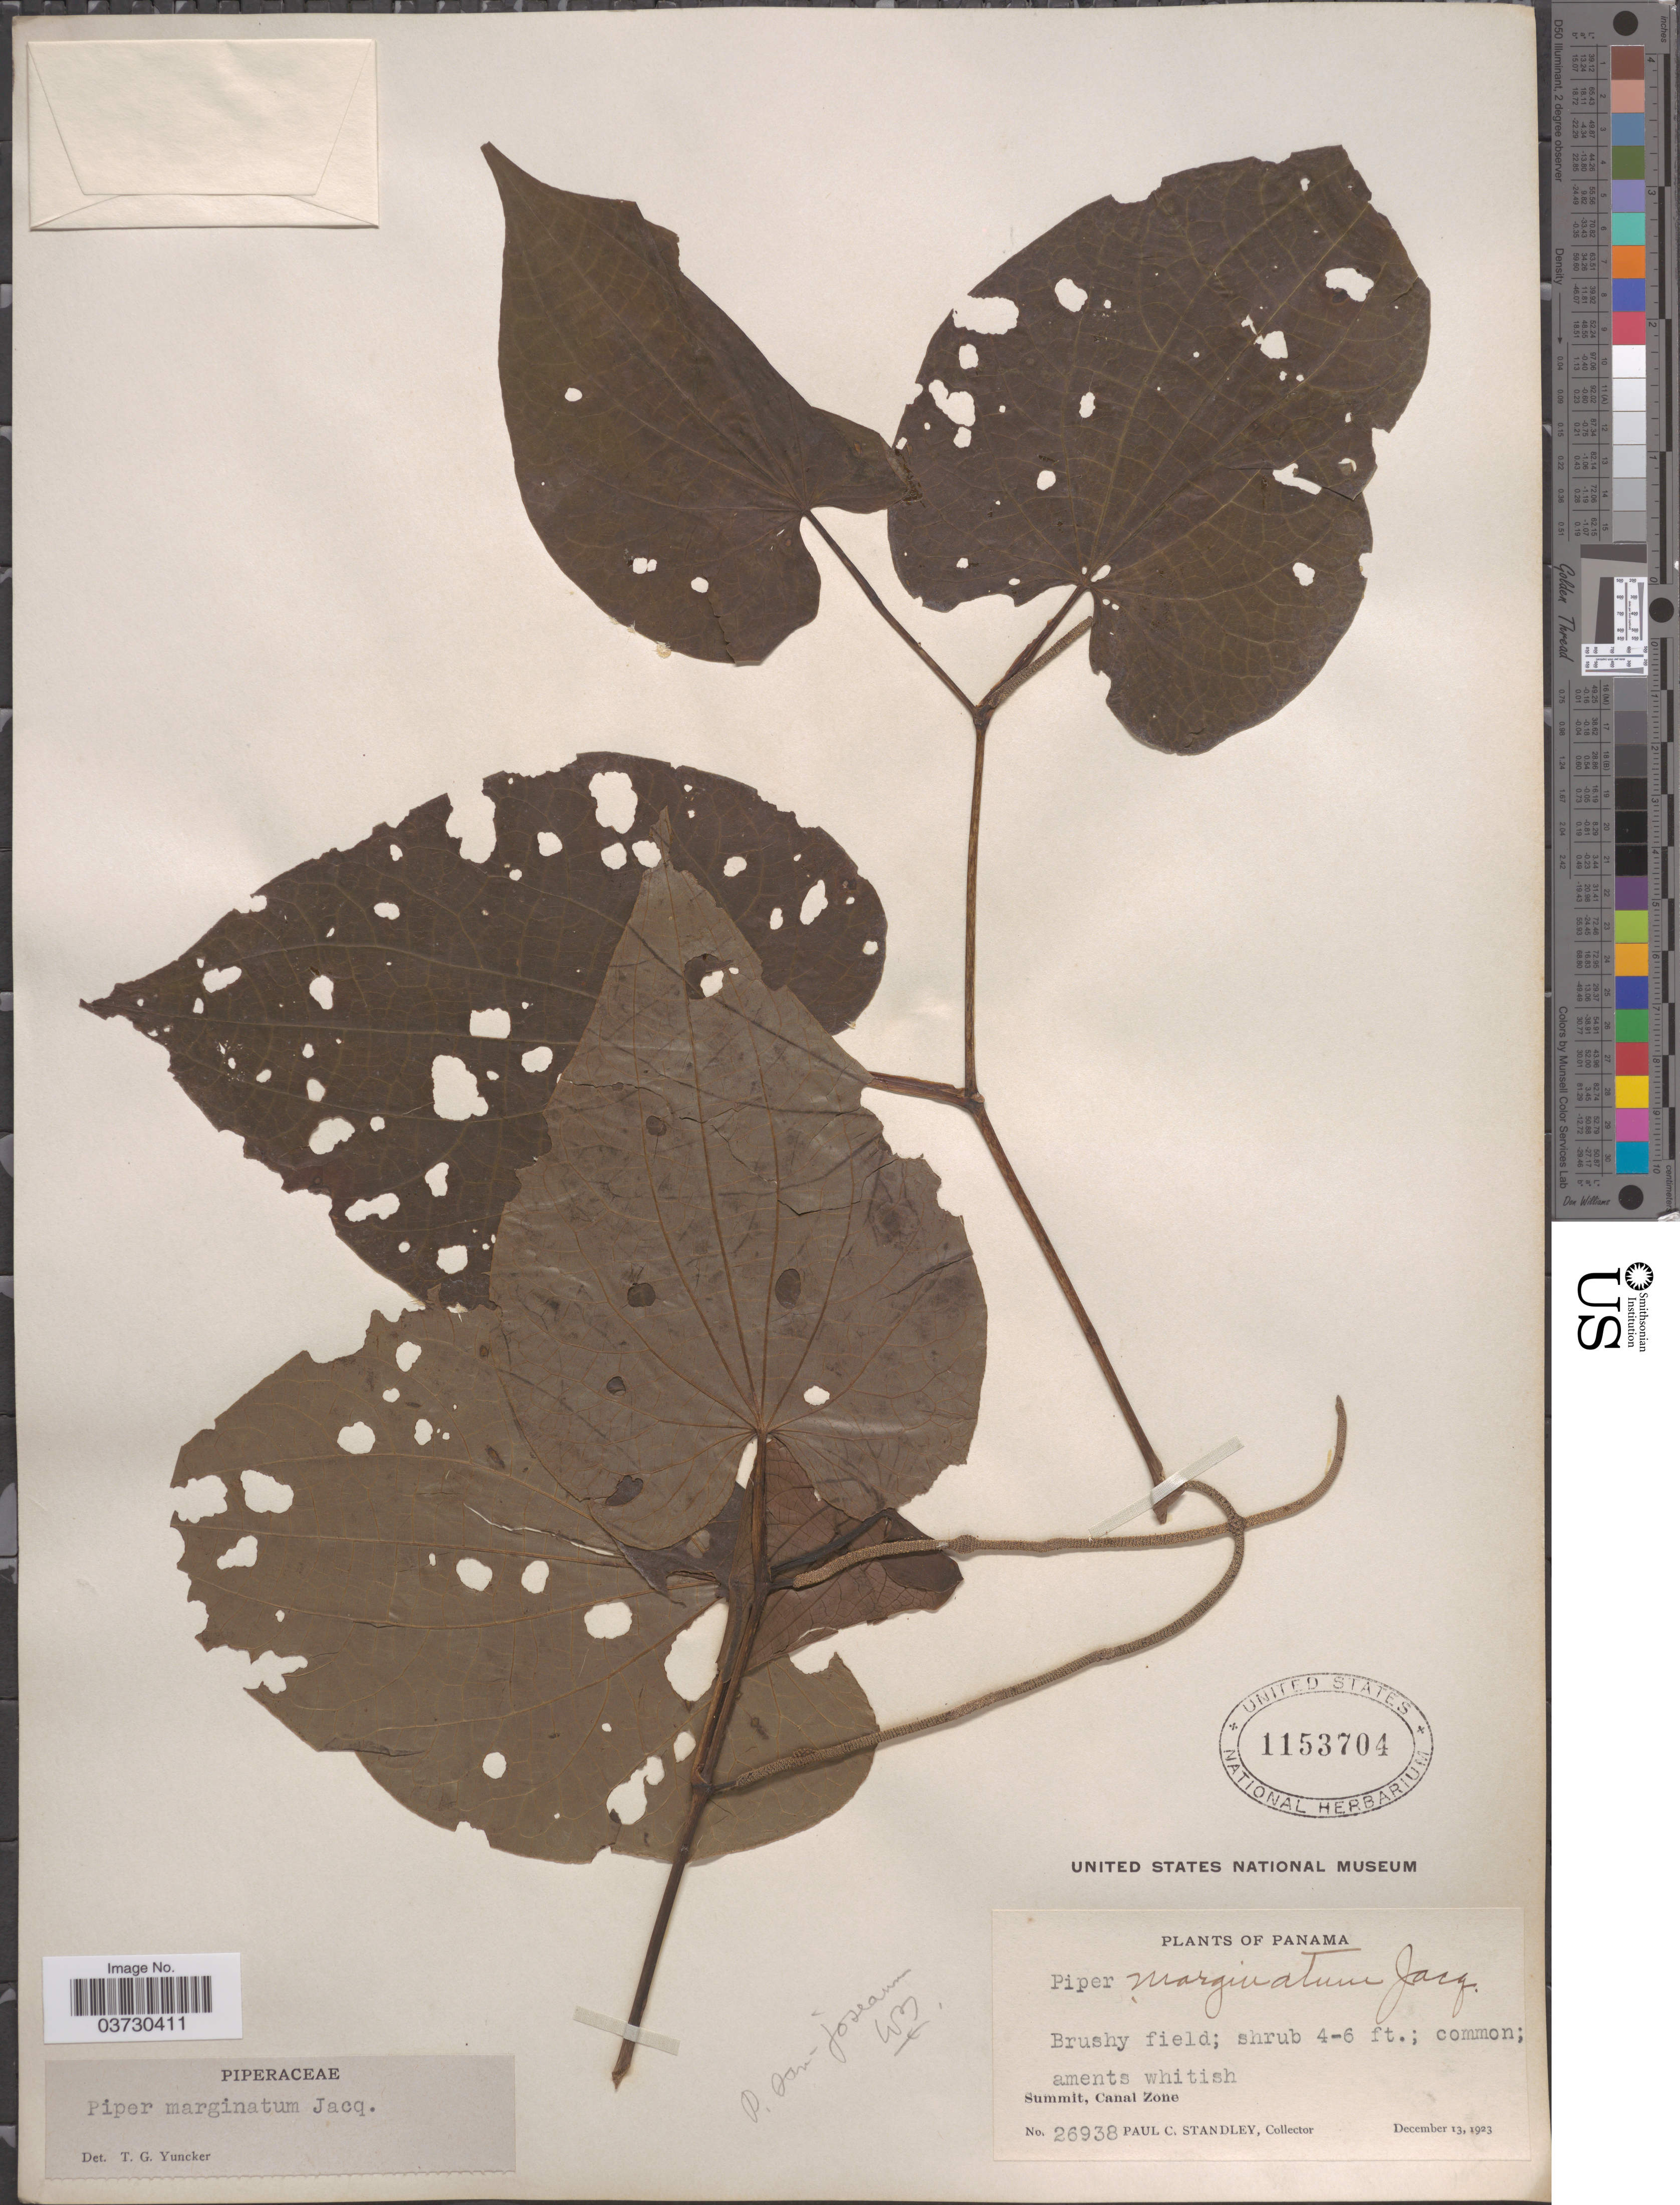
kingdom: Plantae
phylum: Tracheophyta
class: Magnoliopsida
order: Piperales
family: Piperaceae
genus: Piper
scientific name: Piper marginatum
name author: Jacq.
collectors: P. C. Standley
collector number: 26938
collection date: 1923-12-13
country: Panama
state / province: Colón / Panamá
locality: Summit, Canal Zone.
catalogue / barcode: US 1153704